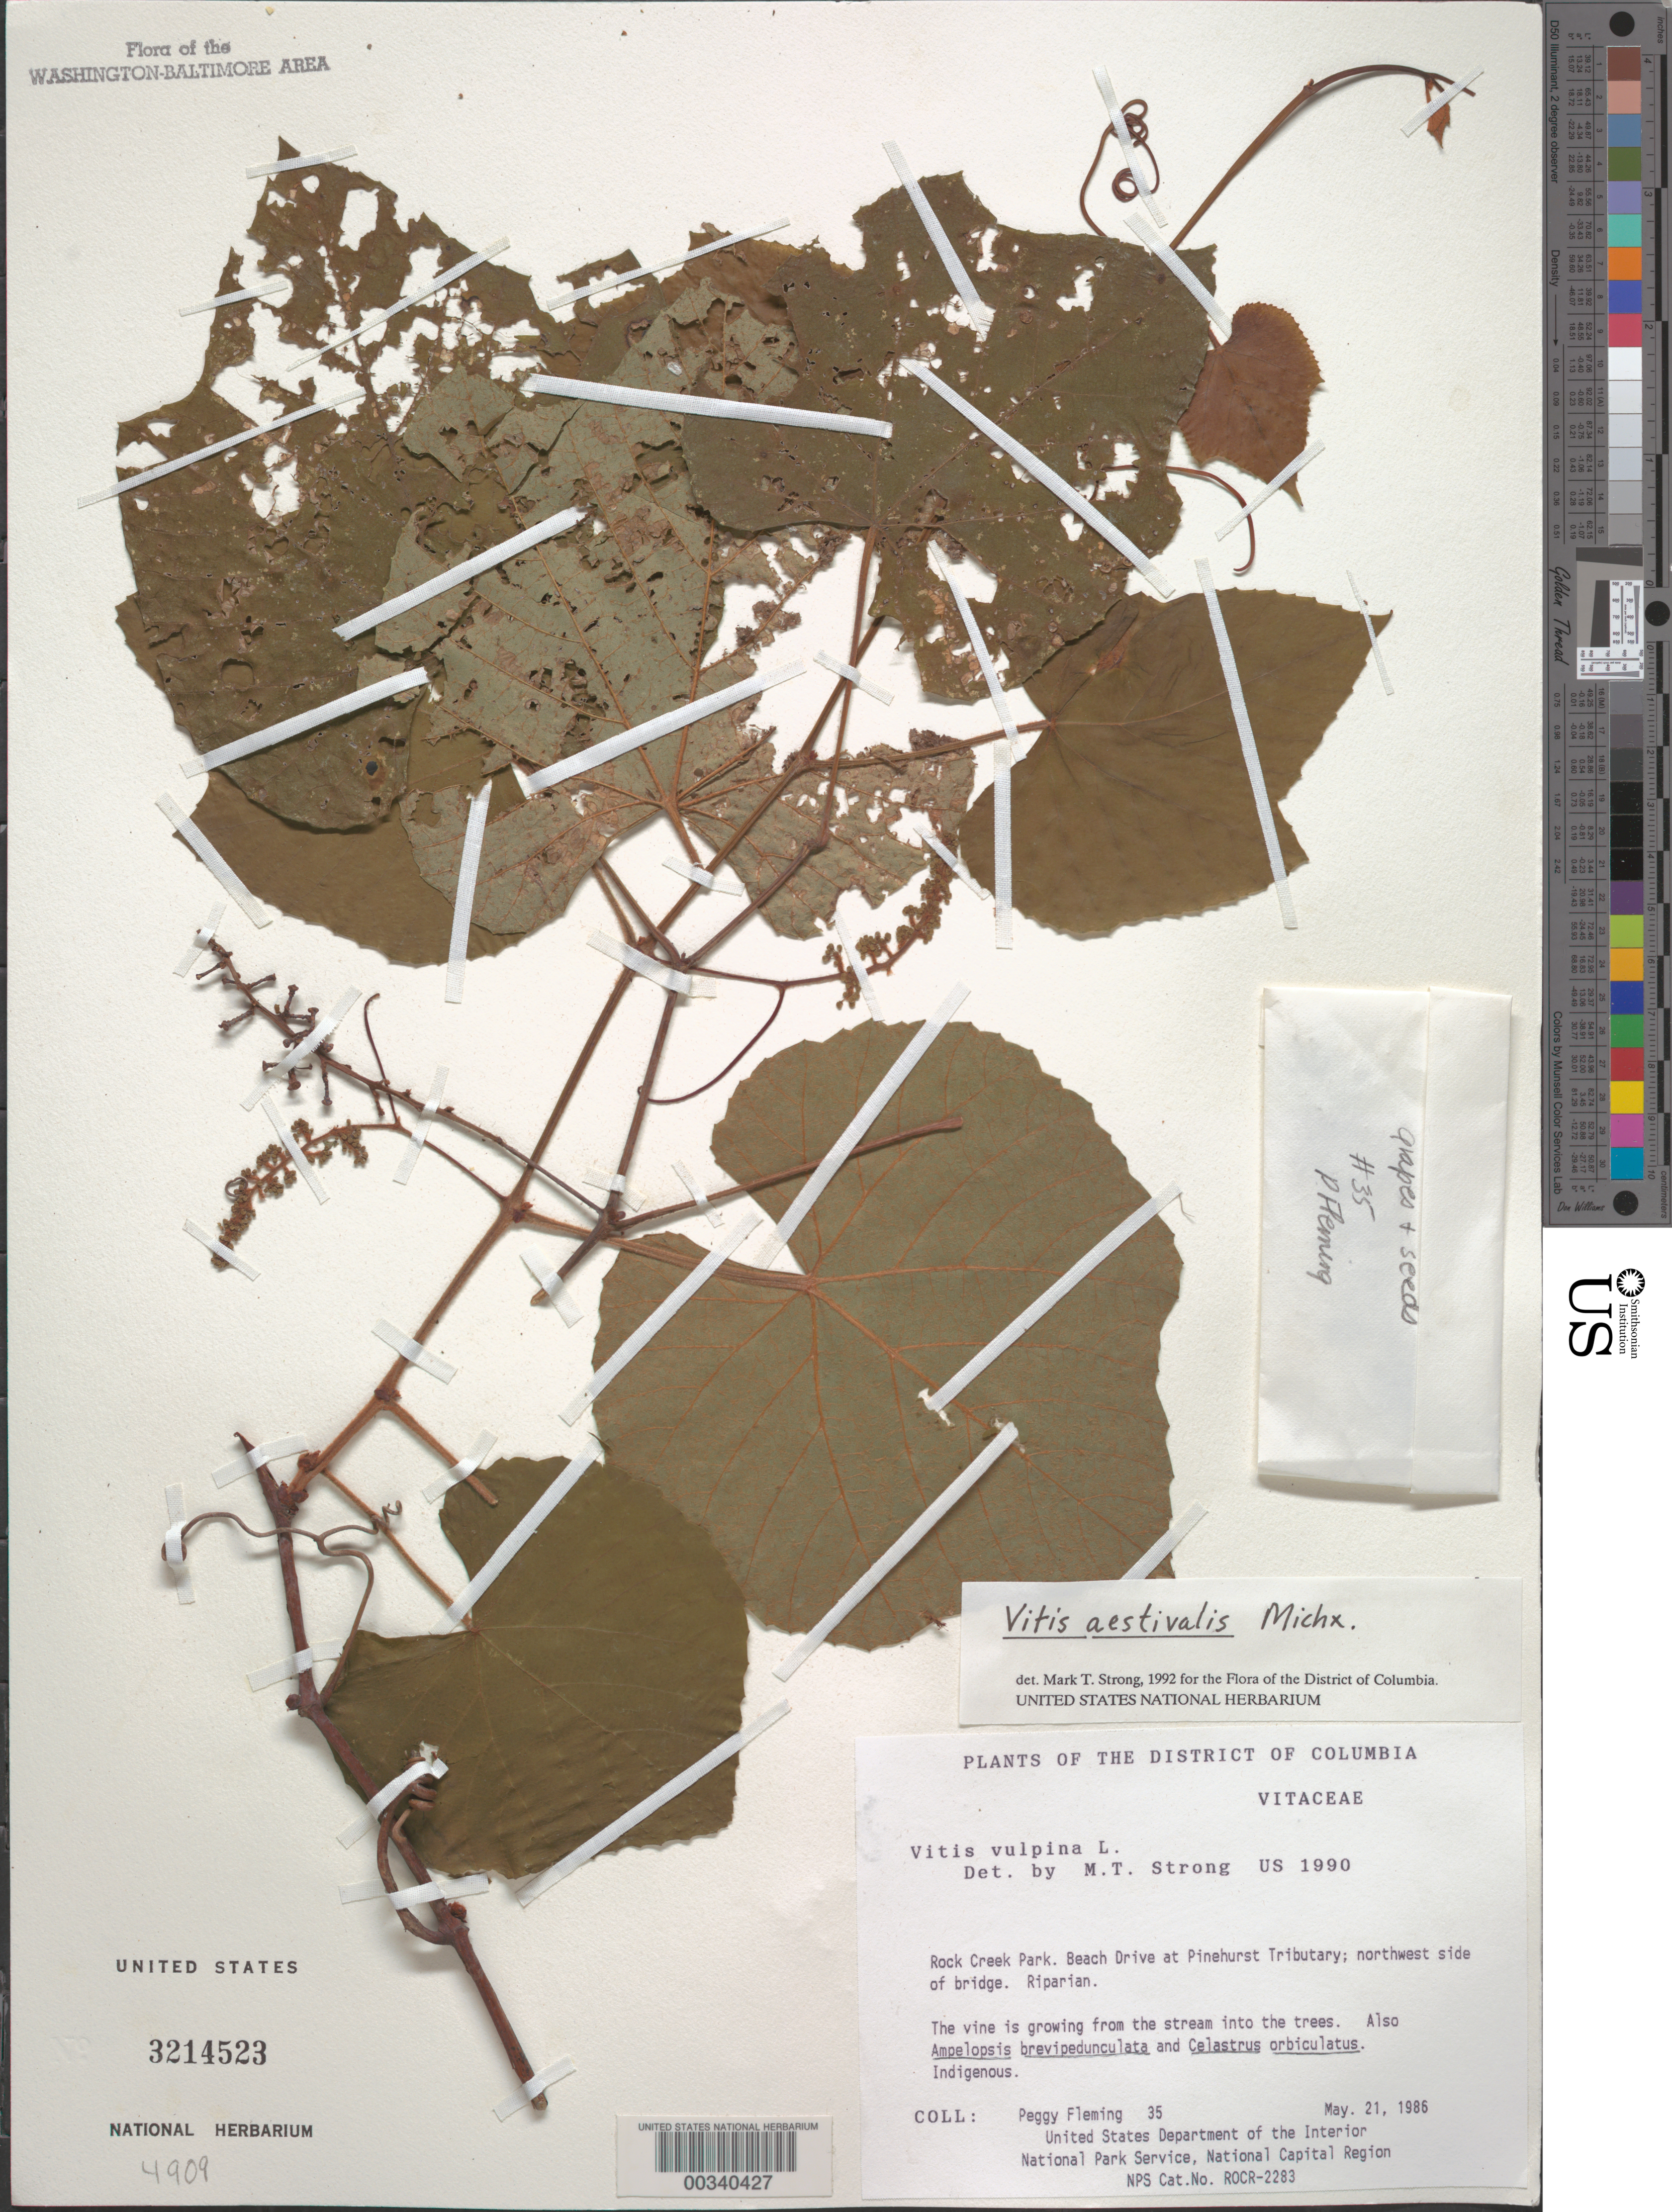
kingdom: Plantae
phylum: Tracheophyta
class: Magnoliopsida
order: Vitales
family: Vitaceae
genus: Vitis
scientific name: Vitis aestivalis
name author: Michx.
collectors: P. Fleming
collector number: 35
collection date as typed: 21 May 1986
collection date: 1986-05-21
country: United States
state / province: District of Columbia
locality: Rock Creek Park, Beach Drive at Pinehurst Tributary Rock Creek Park and vicinity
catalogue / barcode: US 3214523